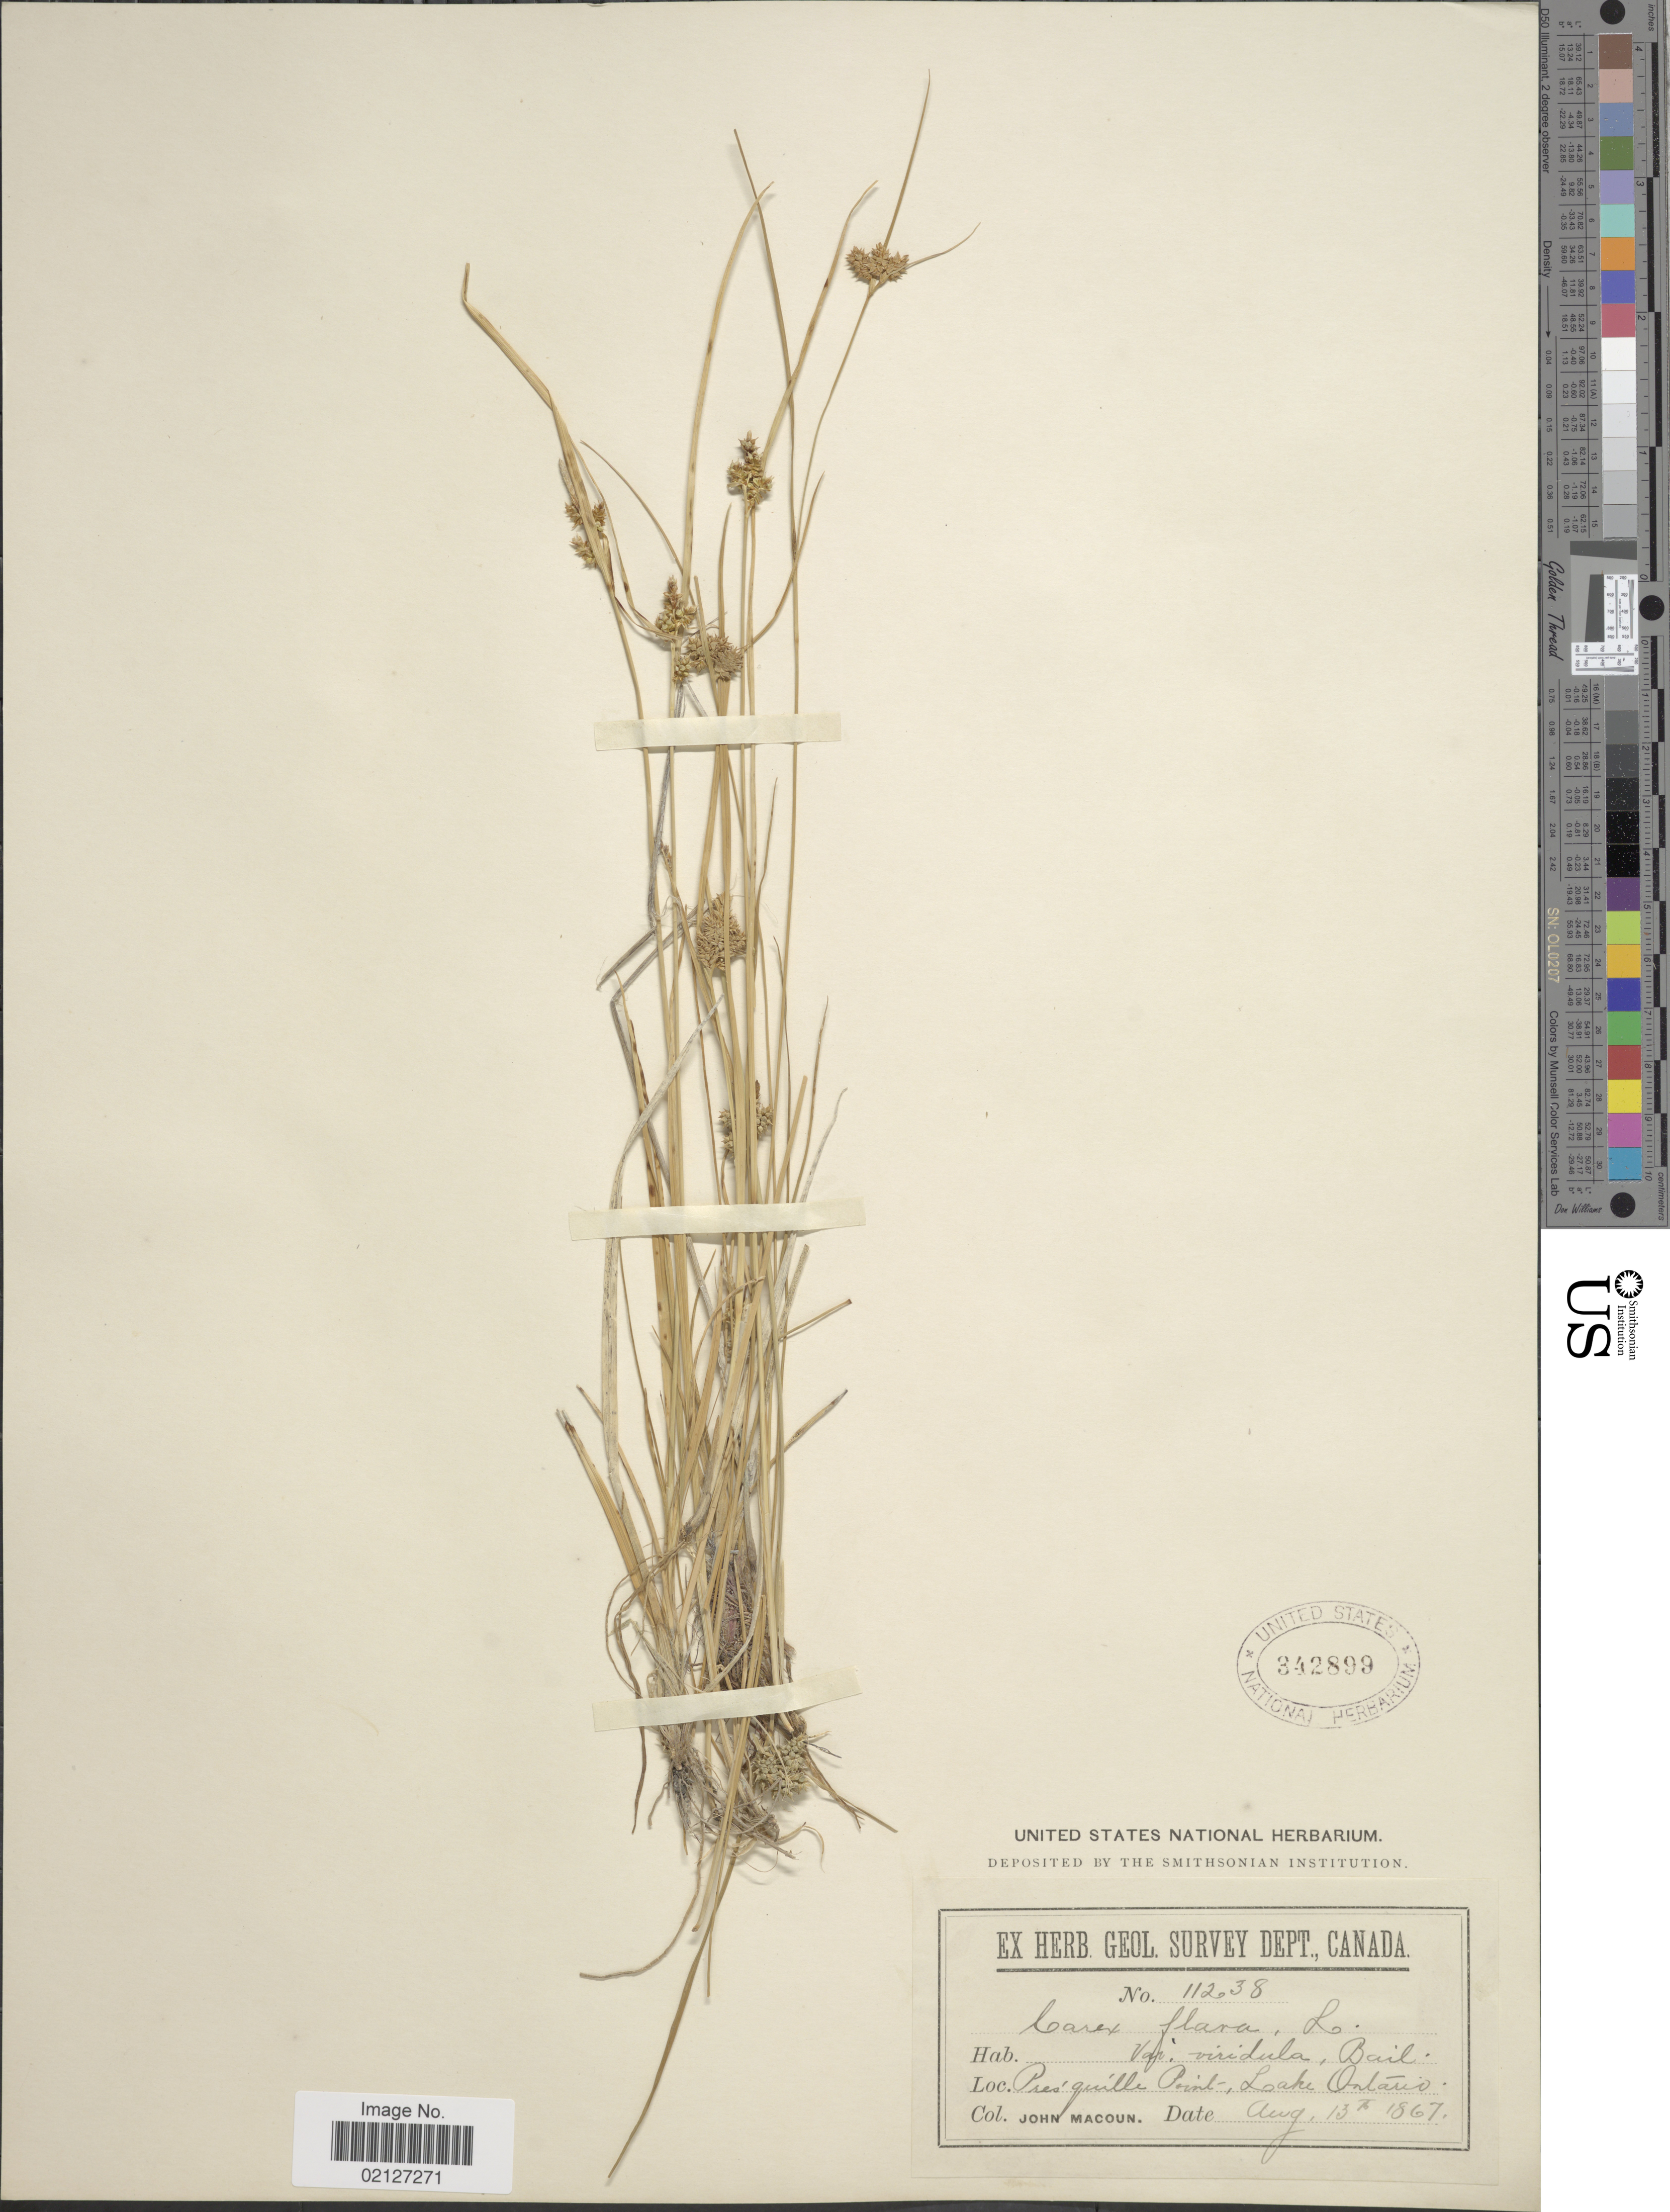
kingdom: Plantae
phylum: Tracheophyta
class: Liliopsida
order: Poales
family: Cyperaceae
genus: Carex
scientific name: Carex oederi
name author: Retz.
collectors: J. Macoun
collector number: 11238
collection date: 1867-08-13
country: Canada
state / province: Ontario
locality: Pres quille Point, Lake Ontario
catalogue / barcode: US 342899